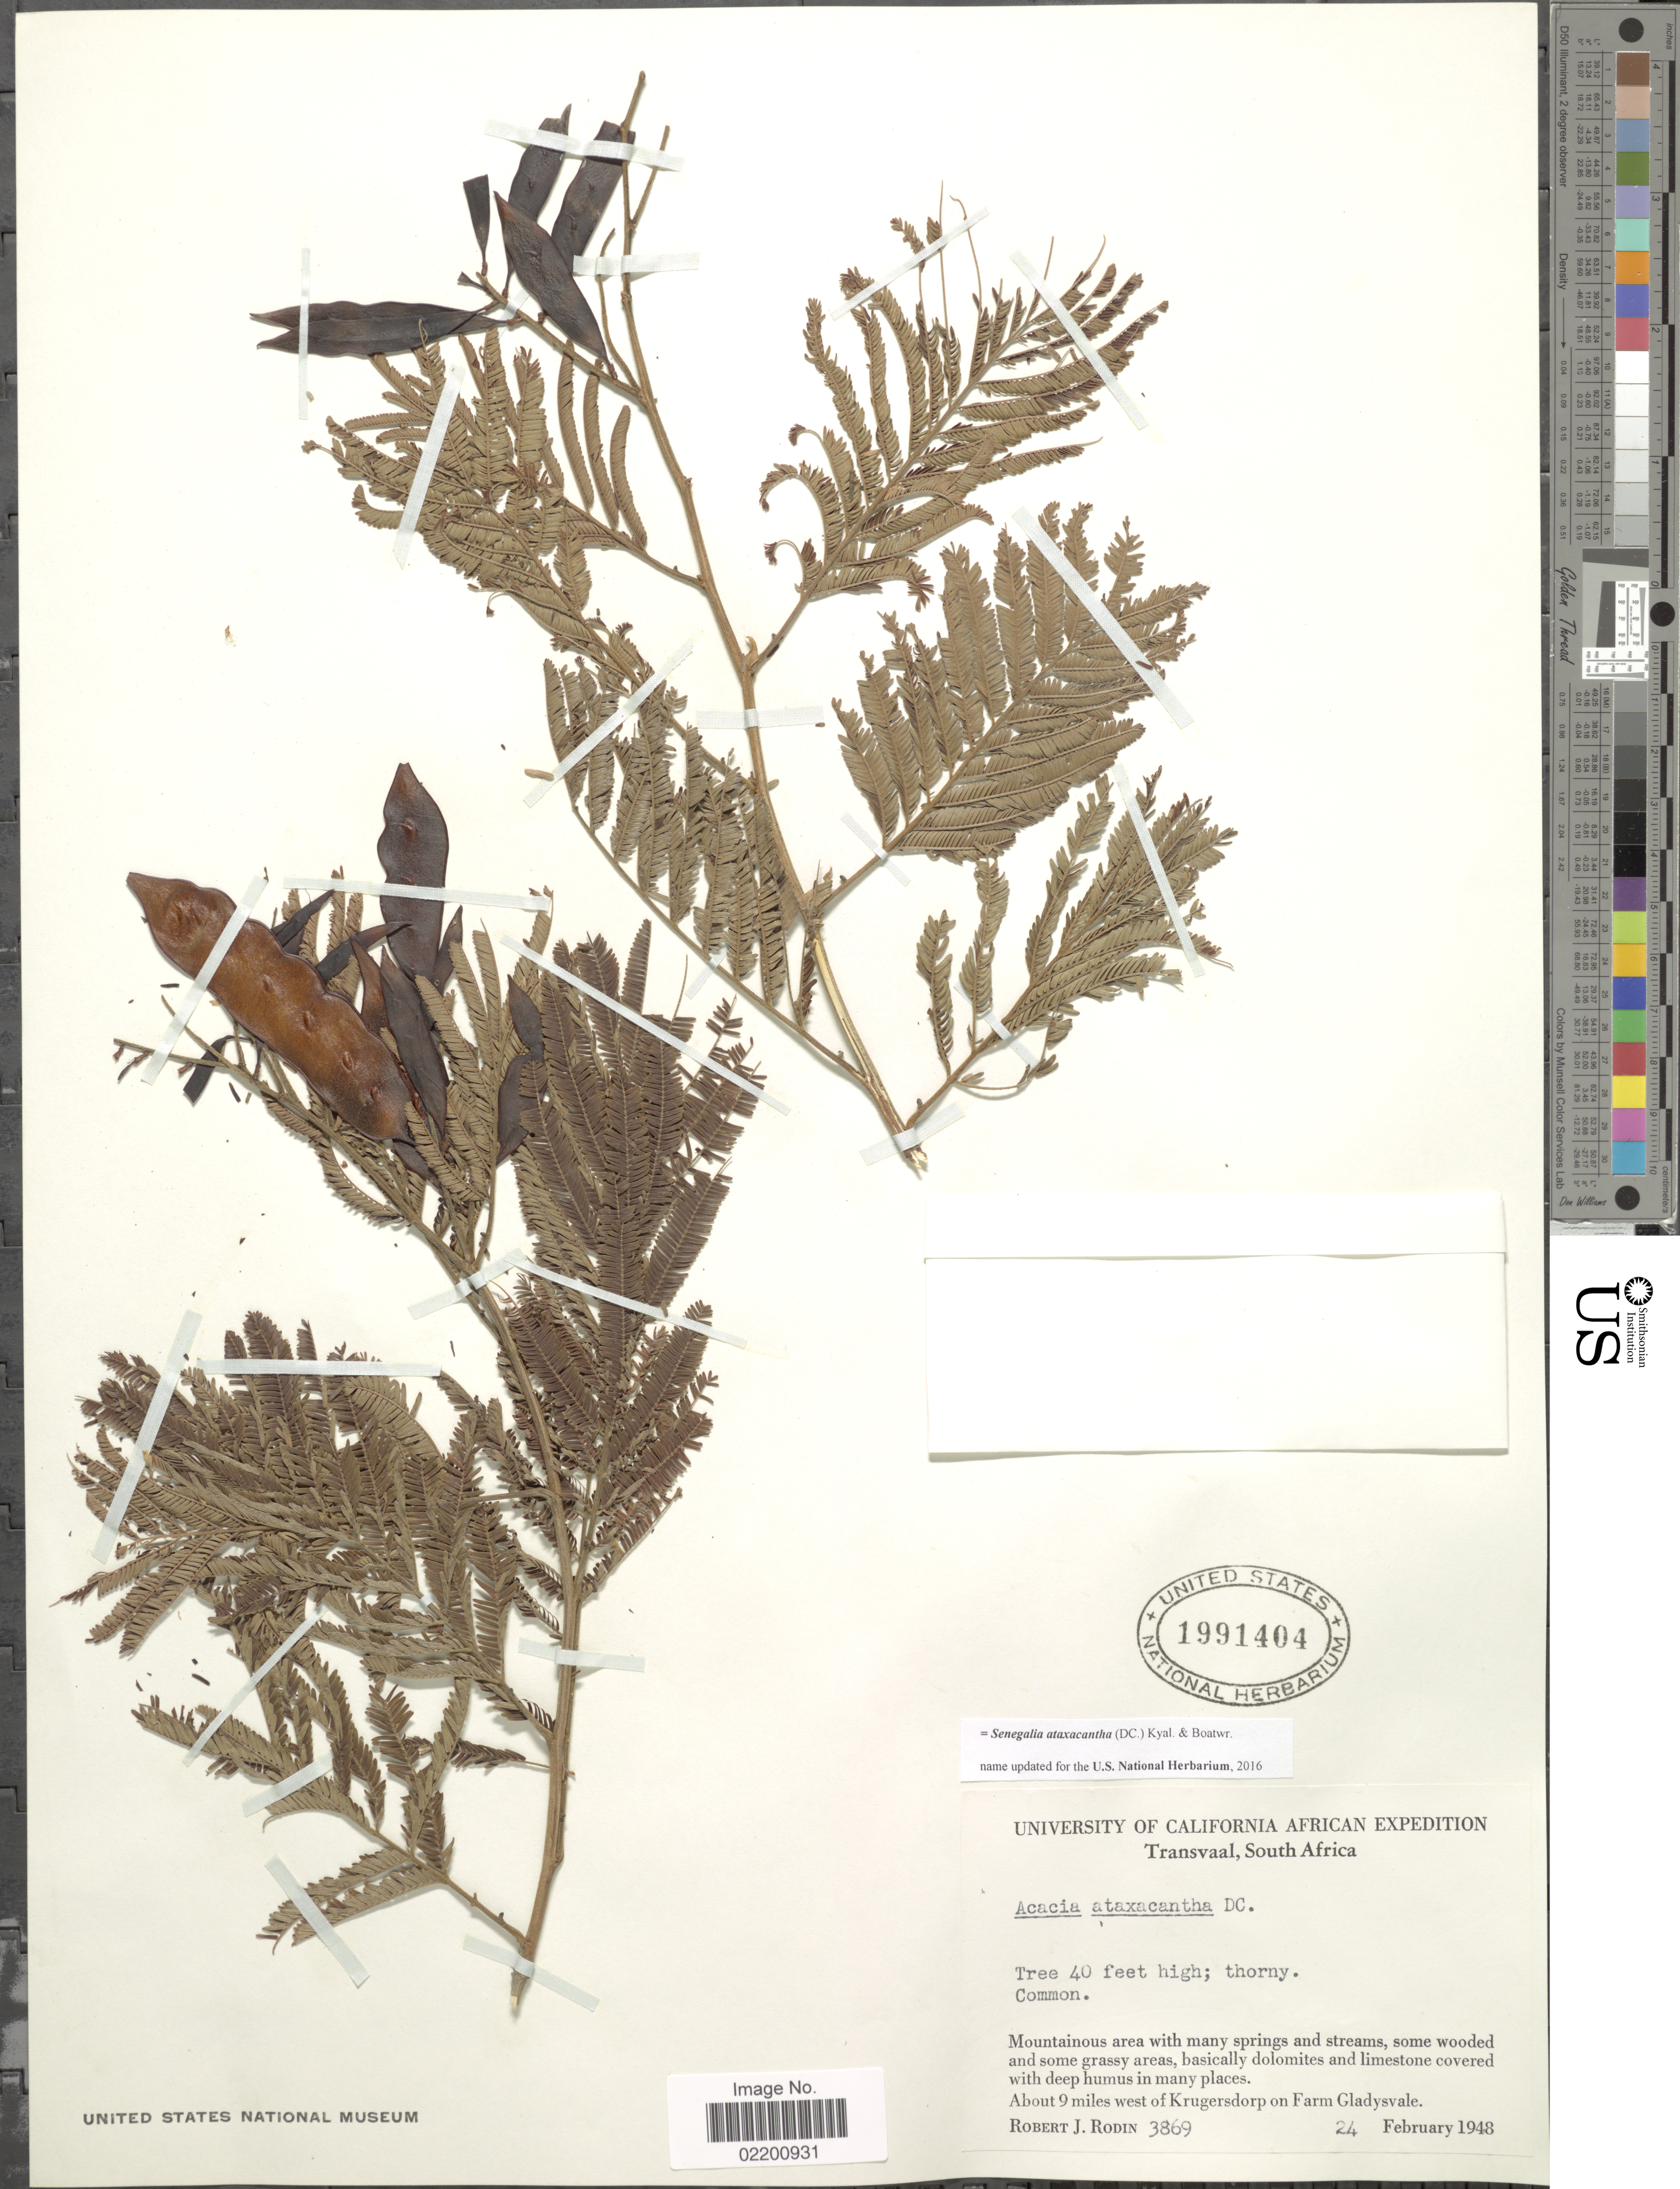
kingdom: Plantae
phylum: Tracheophyta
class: Magnoliopsida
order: Fabales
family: Fabaceae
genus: Senegalia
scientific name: Senegalia ataxacantha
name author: (DC.) Kyal. & Boatwr.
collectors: R. J. Rodin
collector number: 3869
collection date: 1948-02-24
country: South Africa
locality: Transvaal, South Africa. About 9 miles west of Krugersdorp on Farm Gladysvale.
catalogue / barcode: US 1991404